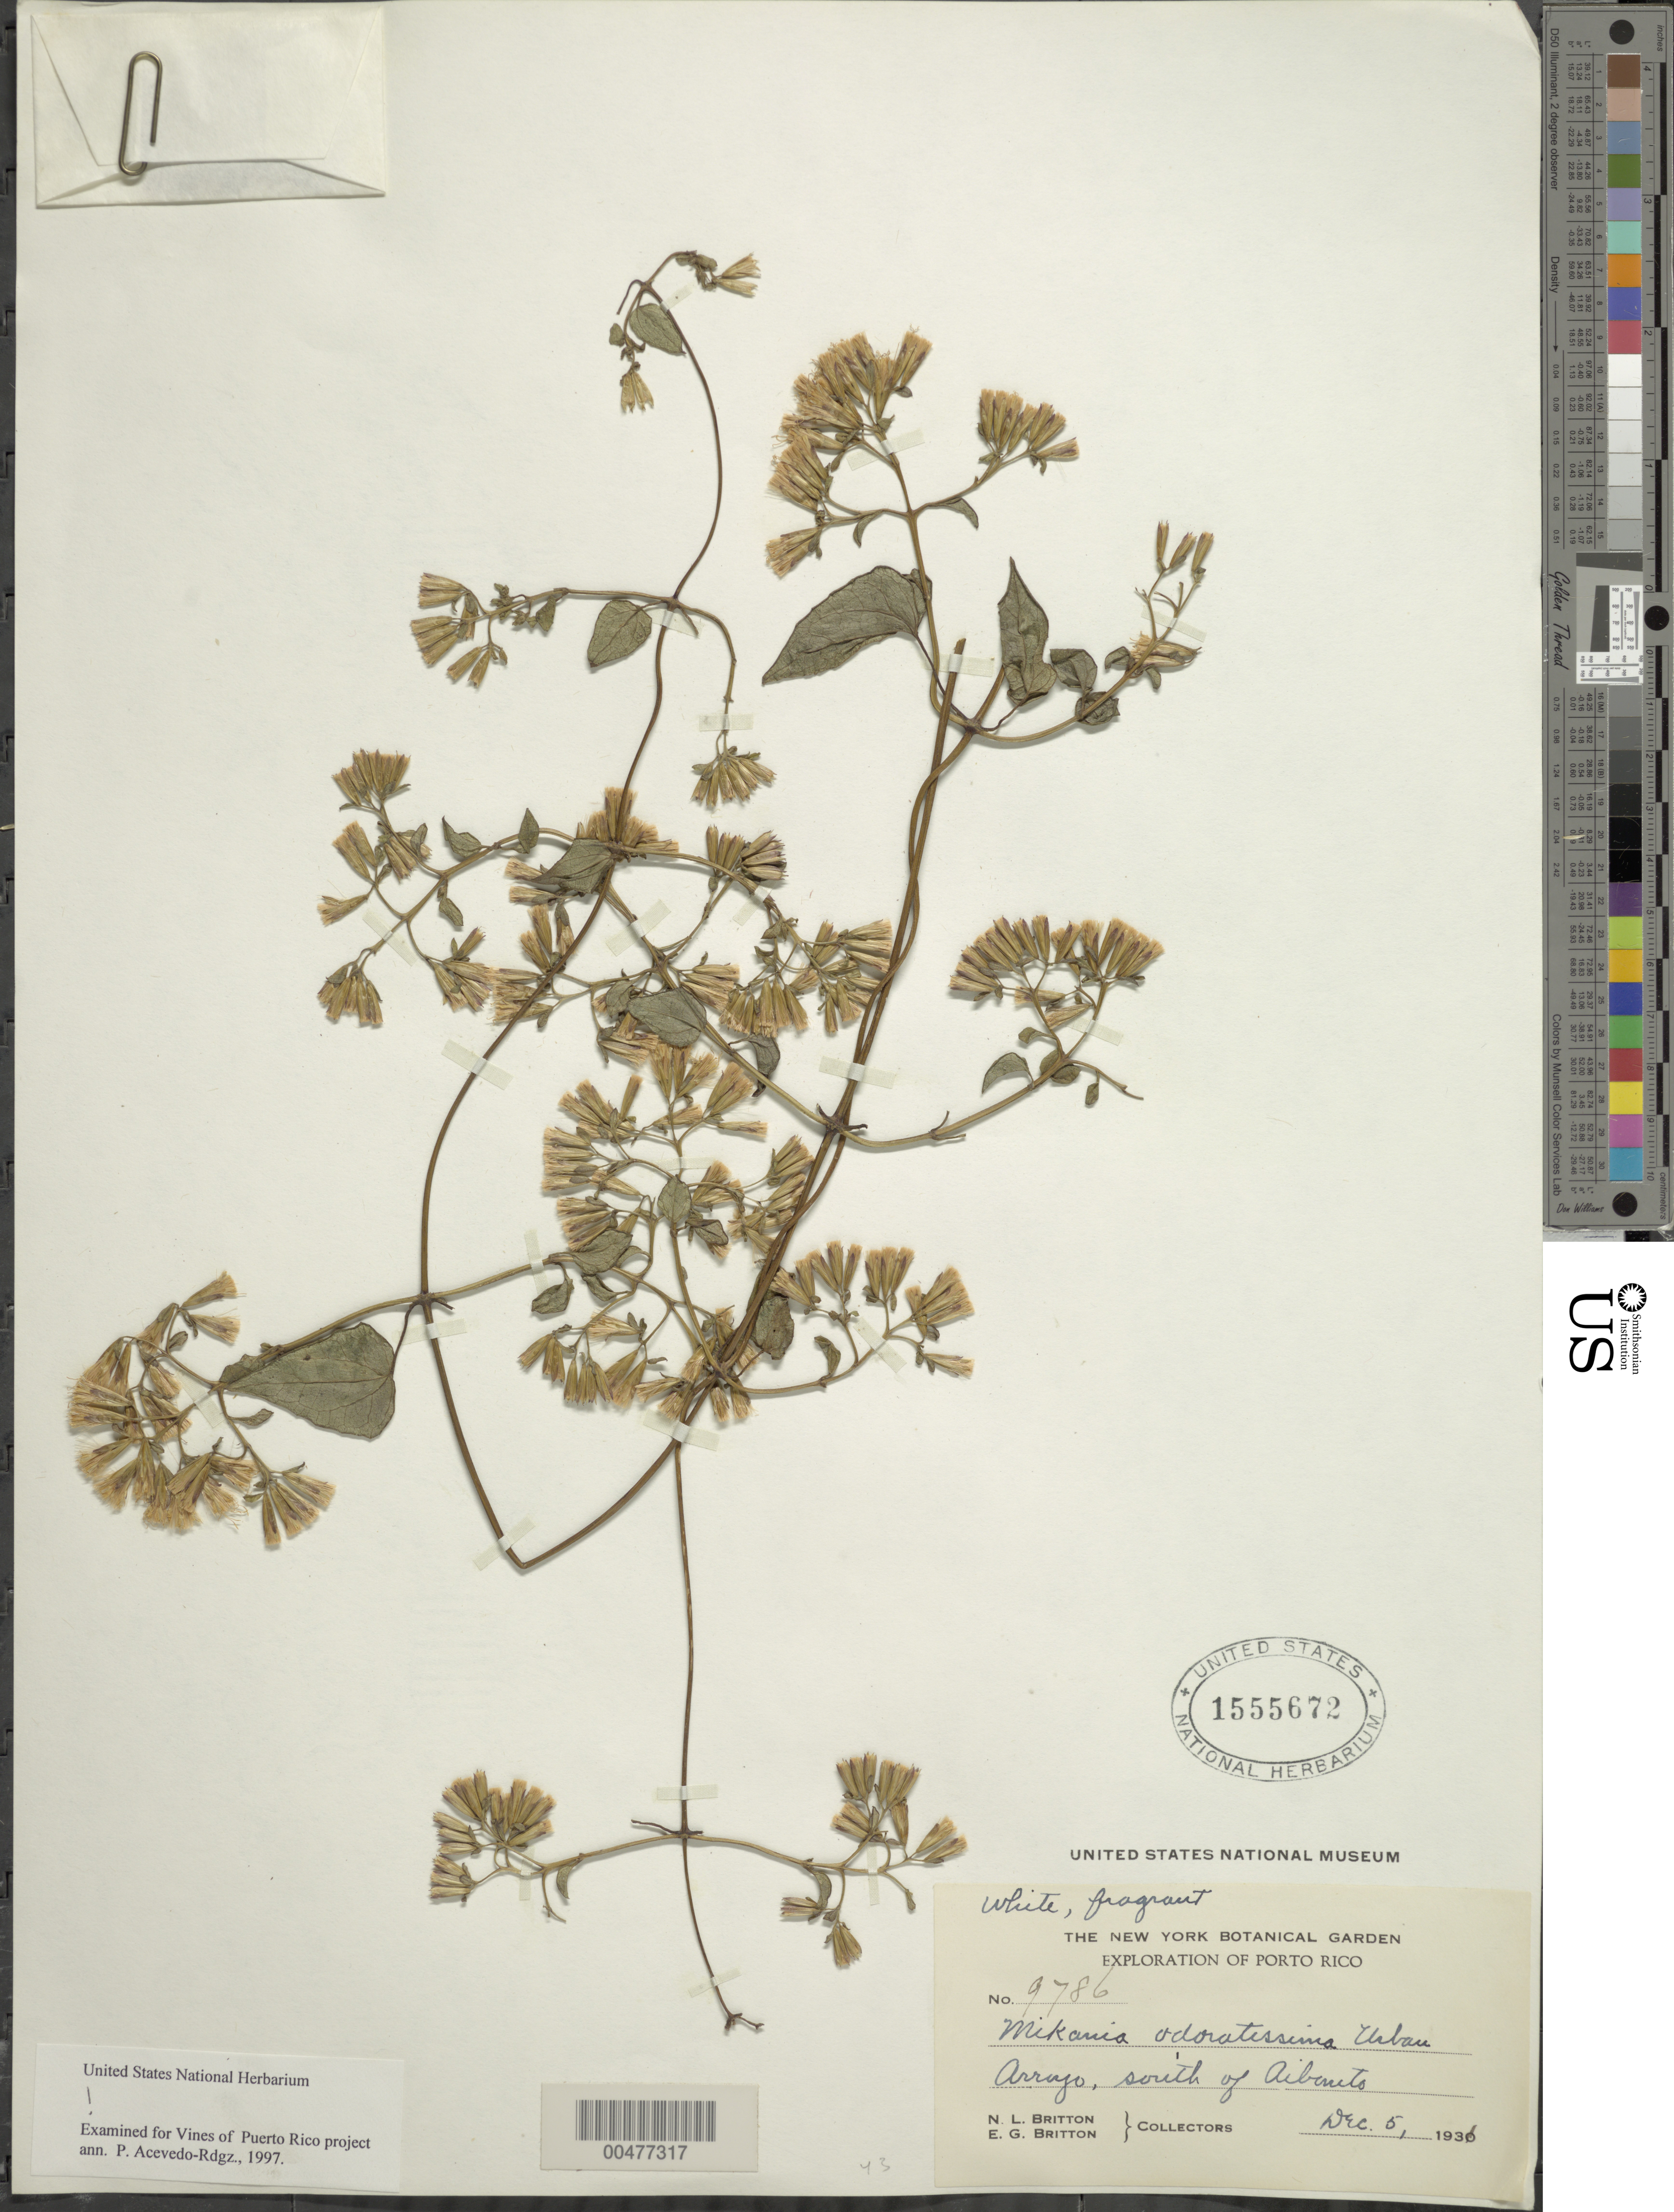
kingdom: Plantae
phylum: Tracheophyta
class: Magnoliopsida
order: Asterales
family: Asteraceae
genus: Mikania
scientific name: Mikania odoratissima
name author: Urb.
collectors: Britton, -- & Britton, --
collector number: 9786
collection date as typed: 05 Dec 1931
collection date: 1931-12-05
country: Puerto Rico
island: Greater Antilles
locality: Arroyo, S of Aibonito.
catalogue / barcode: US 1555672